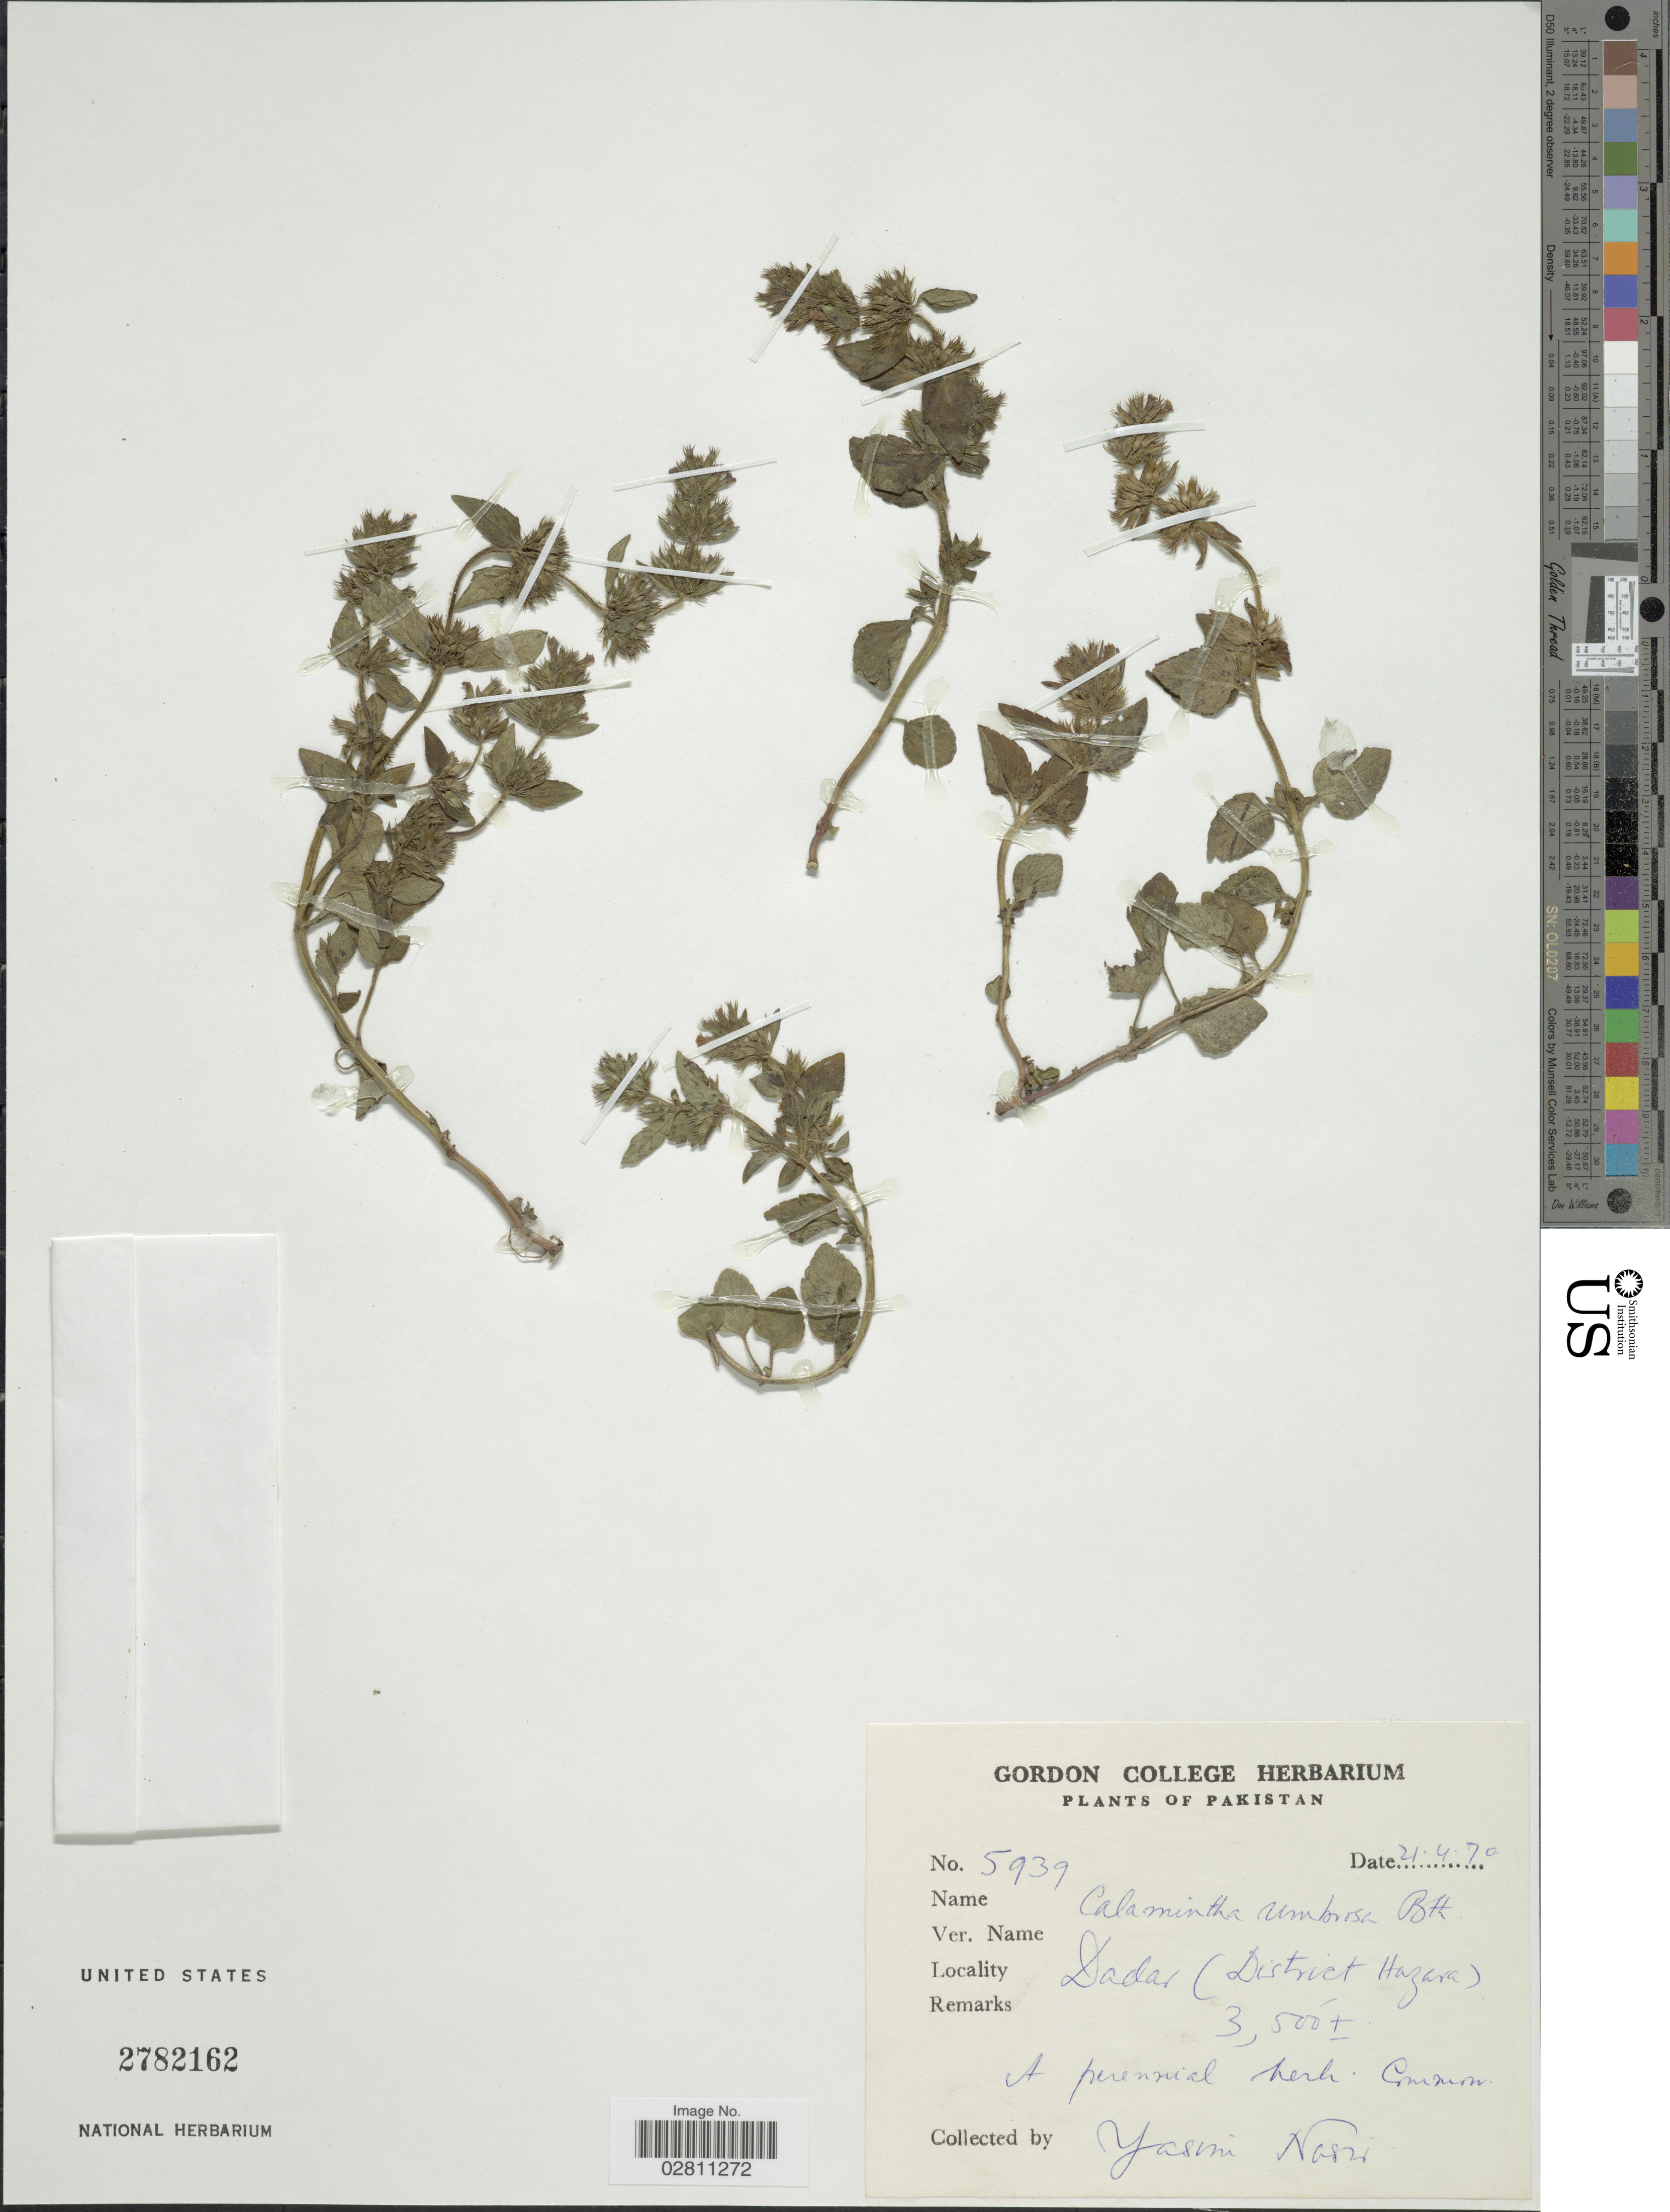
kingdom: Plantae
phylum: Tracheophyta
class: Magnoliopsida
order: Lamiales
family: Lamiaceae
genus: Clinopodium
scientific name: Clinopodium umbrosum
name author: (M. Bieb.) C. Koch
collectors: Y. Nasir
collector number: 5939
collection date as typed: Transcribed d/m/y: 21/4/70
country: Pakistan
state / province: Khyber Pakhtunkhwa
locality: Dadar (District Hazara).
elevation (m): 1067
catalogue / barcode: US 2782162